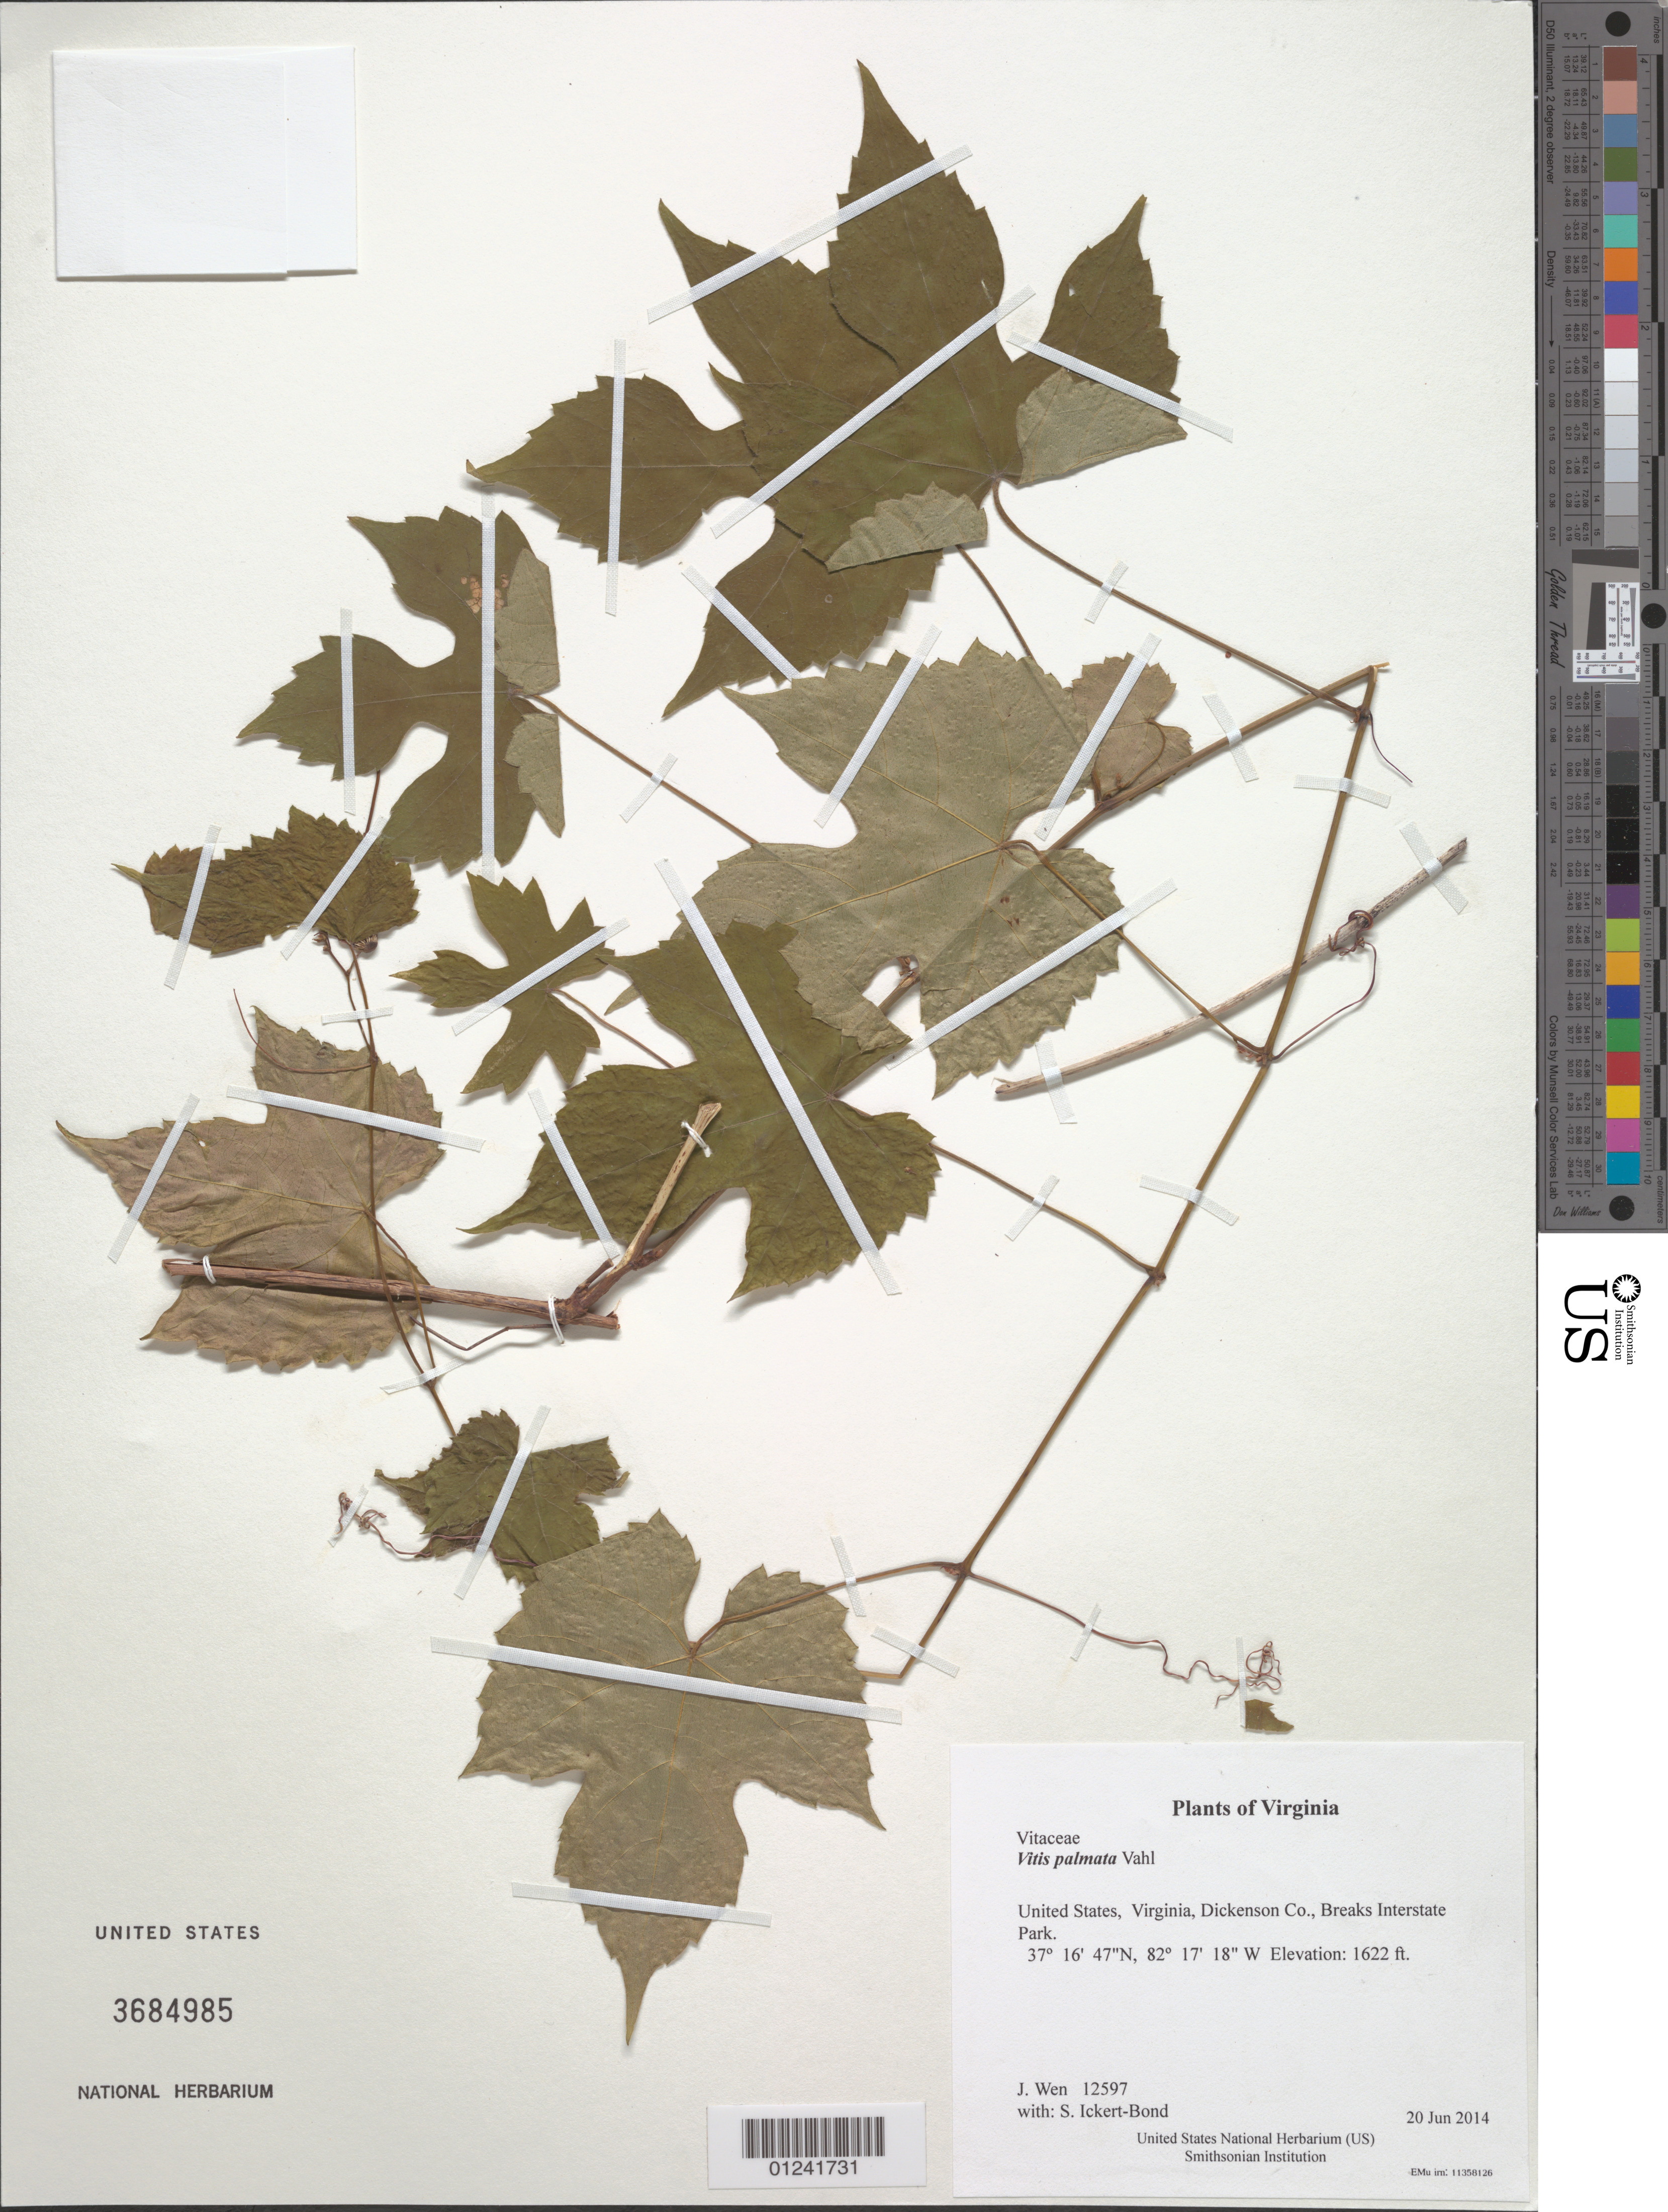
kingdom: Plantae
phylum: Tracheophyta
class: Magnoliopsida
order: Vitales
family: Vitaceae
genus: Vitis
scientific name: Vitis palmata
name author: Vahl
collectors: J. Wen & S. Ickert-Bond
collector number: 12597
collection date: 2014-06-20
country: United States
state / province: Virginia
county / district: Dickenson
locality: Breaks Interstate Park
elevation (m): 494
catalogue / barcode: US 3684985